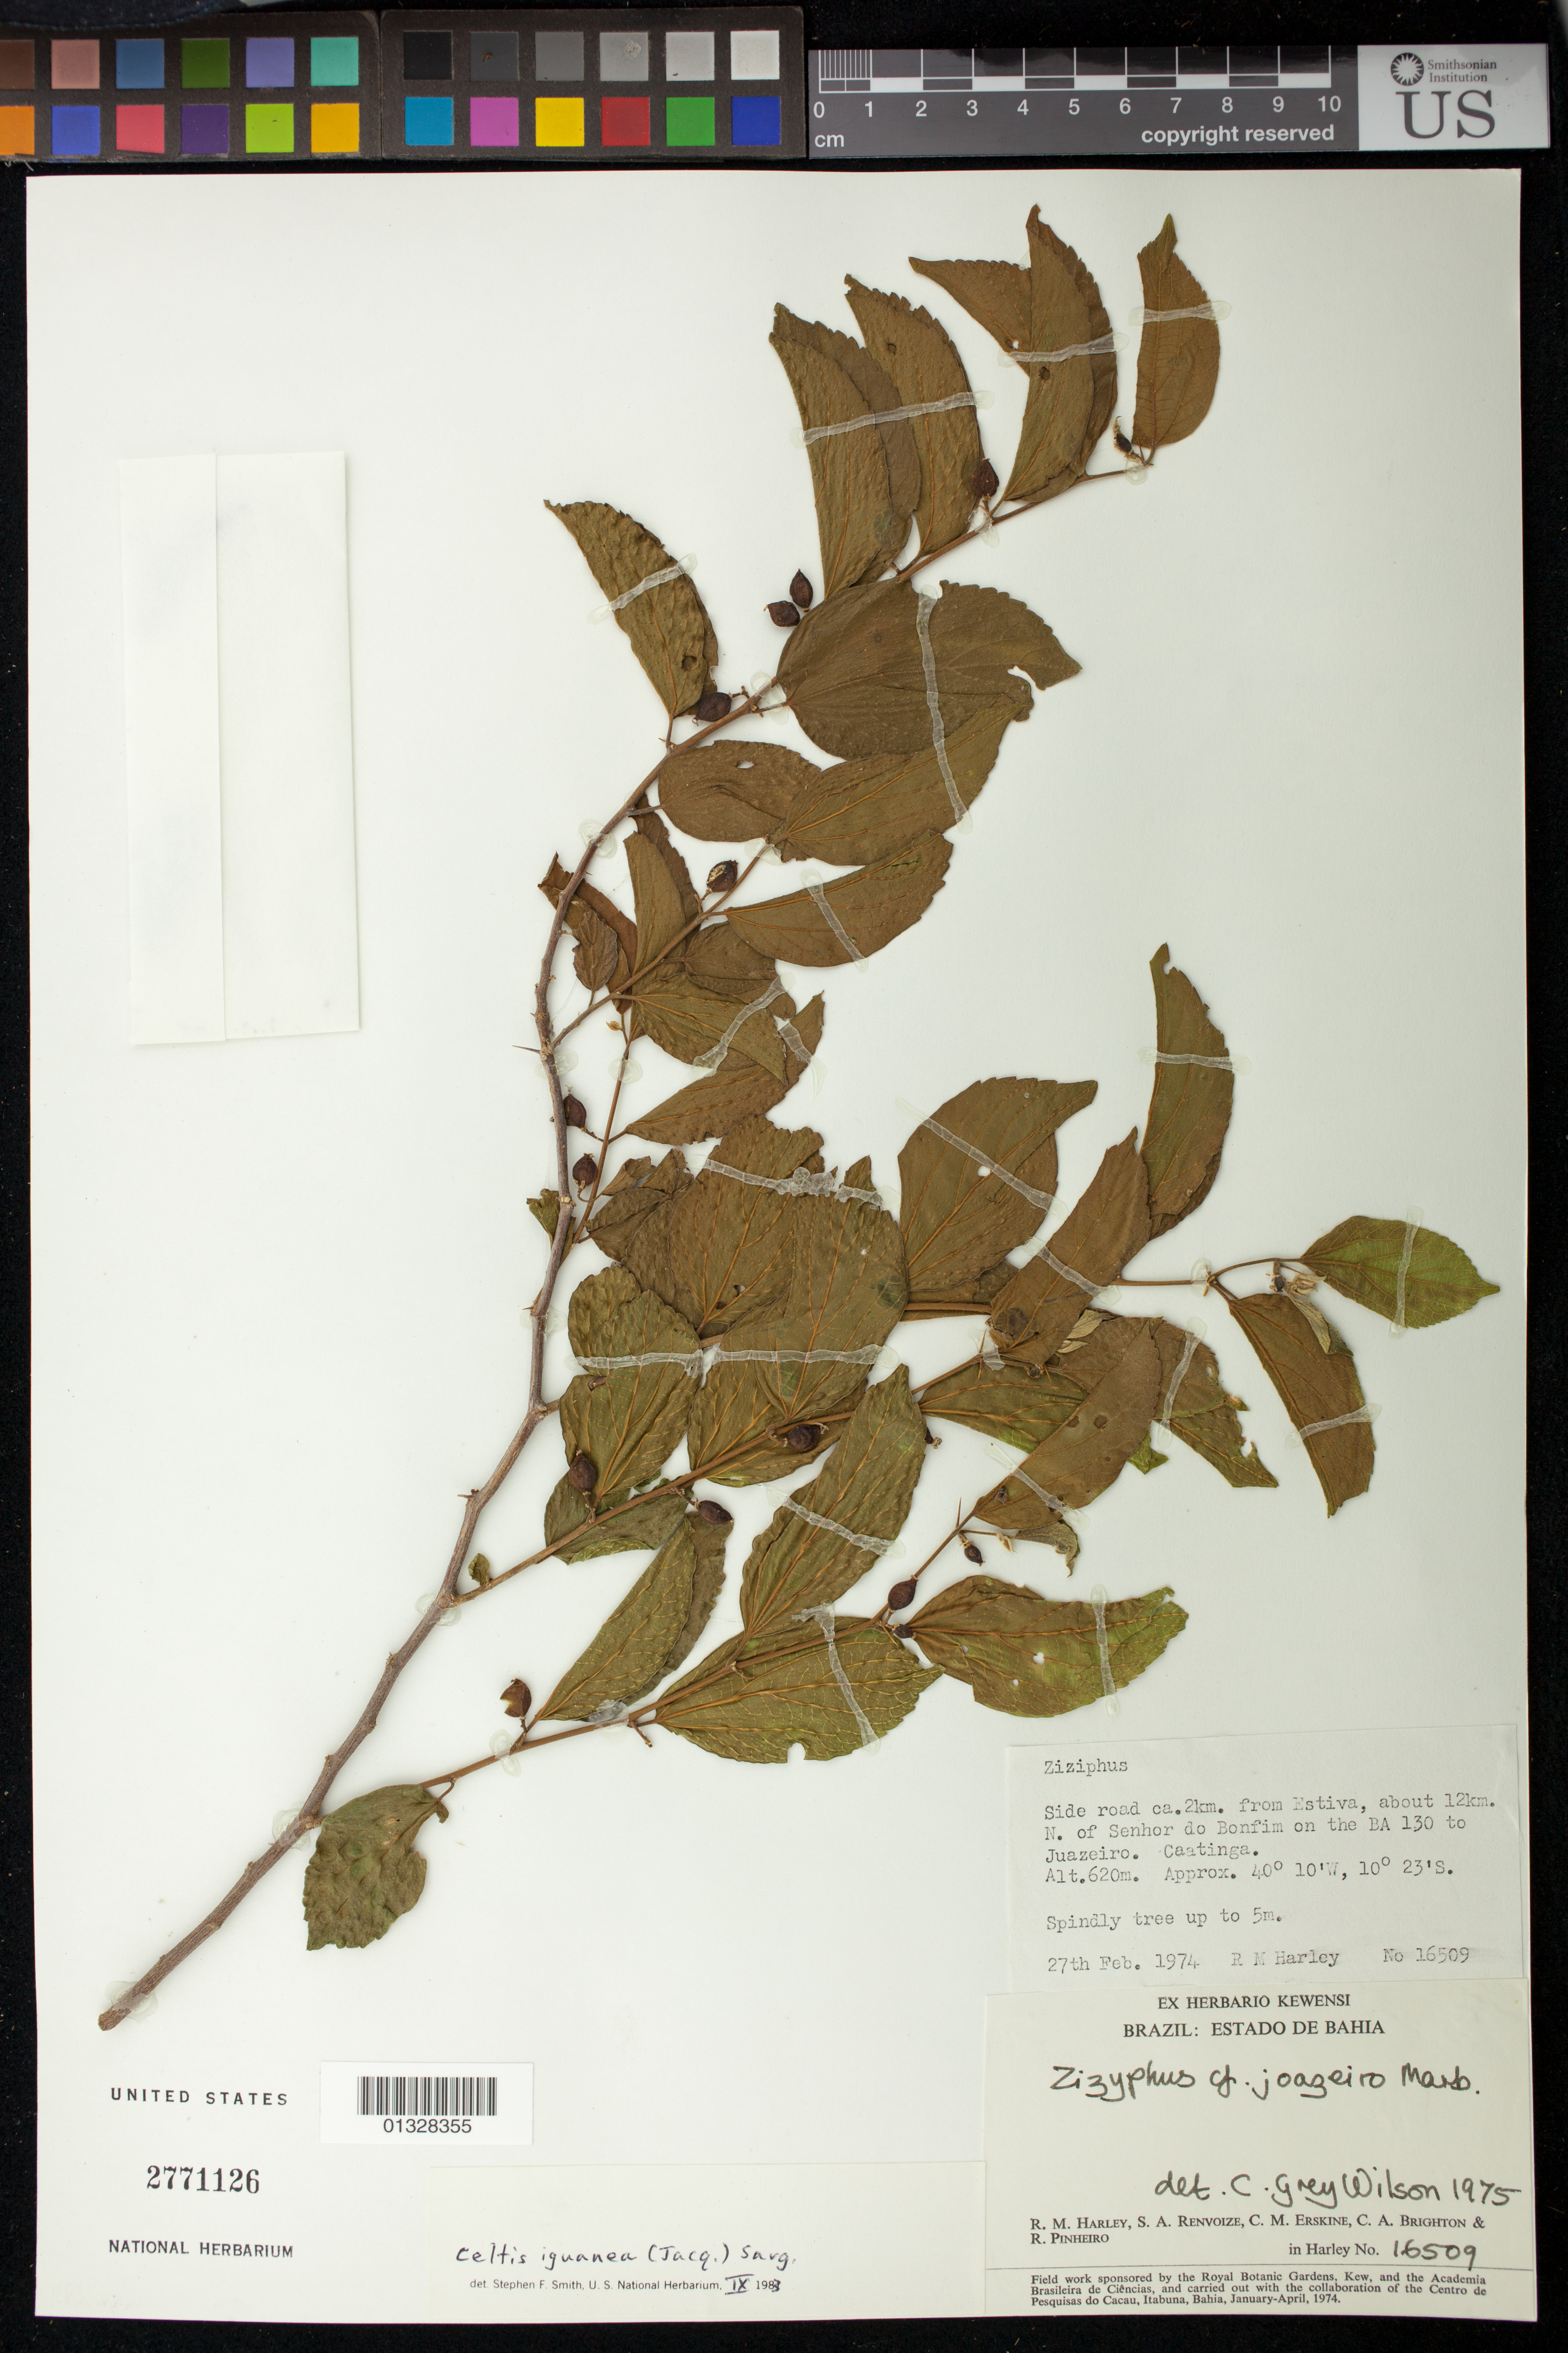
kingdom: Plantae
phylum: Tracheophyta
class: Magnoliopsida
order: Rosales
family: Cannabaceae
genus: Celtis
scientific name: Celtis iguanaea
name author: (Jacq.) Sarg.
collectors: R. M. Harley, S. A. Renvoize, C. Erskine, C. Brighton & R. S. Pinheiro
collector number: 16509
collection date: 1974-02-27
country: Brazil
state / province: Bahia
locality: Side road ca. 2km from Estiva, about 12km N of Senhor do Bonfim on the BA 130 to Juazeiro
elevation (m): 620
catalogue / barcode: US 2771126